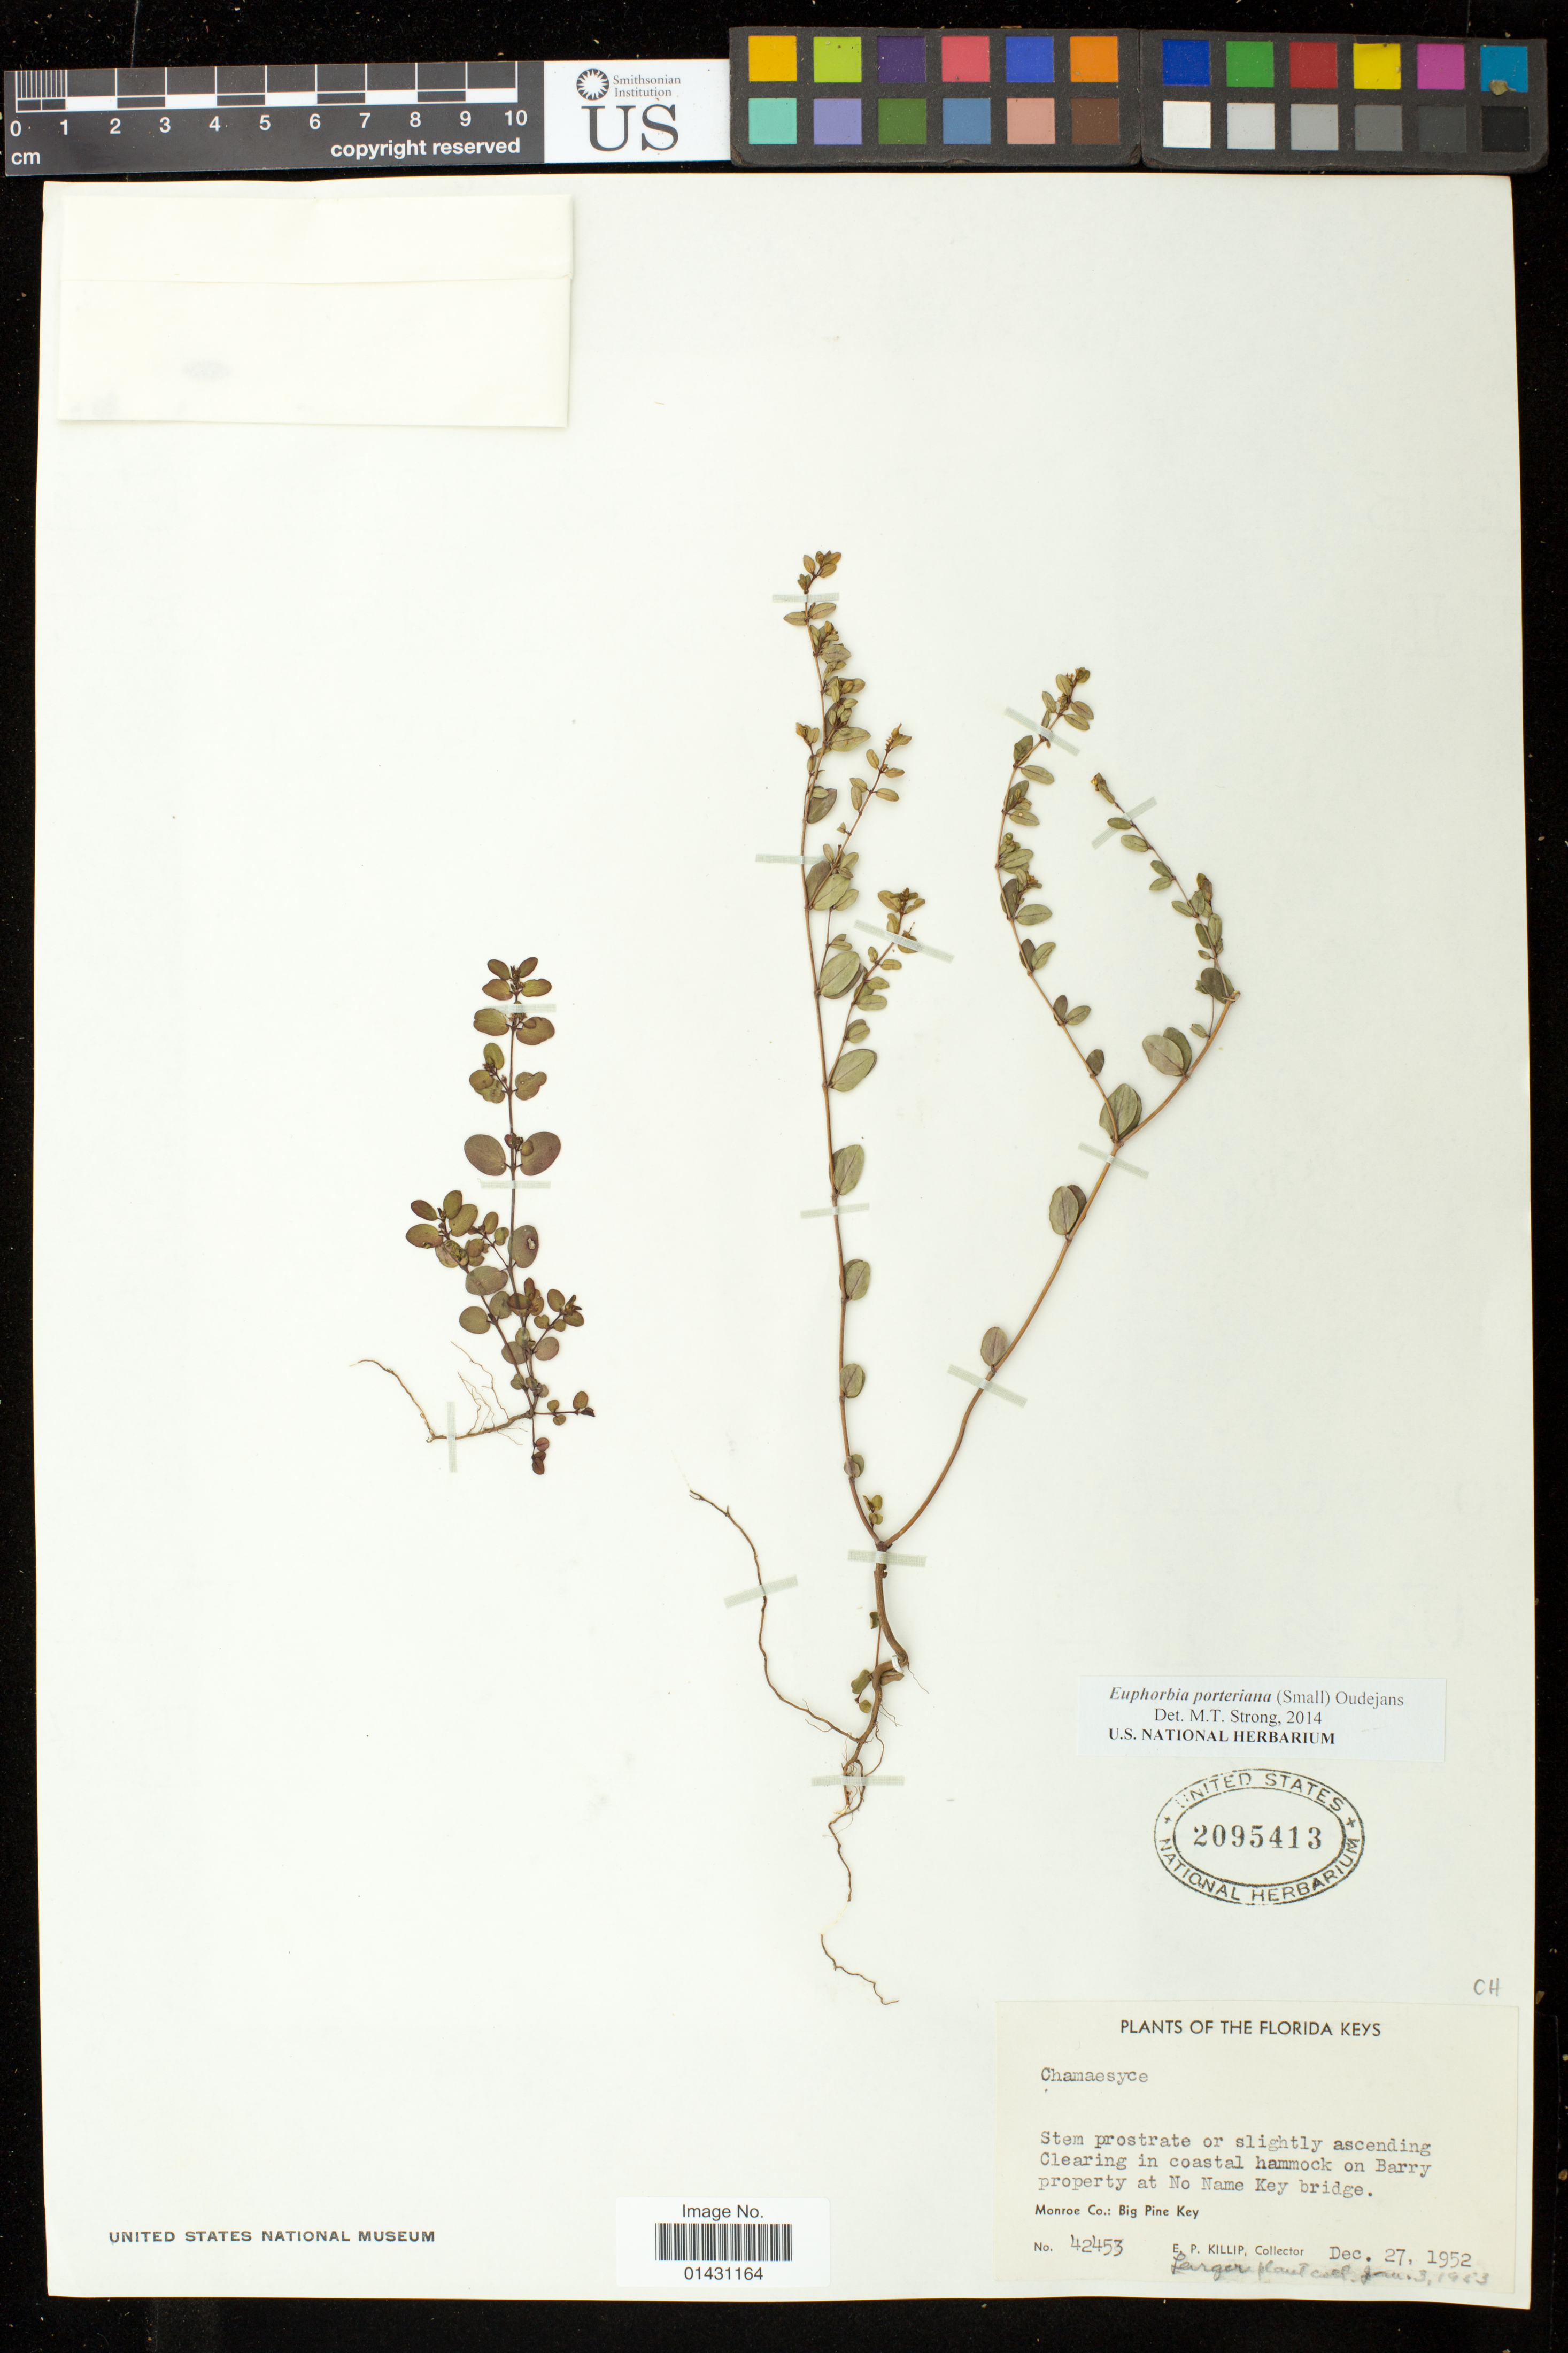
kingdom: Plantae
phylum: Tracheophyta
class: Magnoliopsida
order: Malpighiales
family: Euphorbiaceae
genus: Euphorbia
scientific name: Euphorbia porteriana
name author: (Small) Oudejans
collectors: E. P. Killip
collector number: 42453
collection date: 1952-12-27,1953-01-03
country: United States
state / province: Florida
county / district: Monroe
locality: On Barry property at No Name Key bridge.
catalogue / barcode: US 2095413